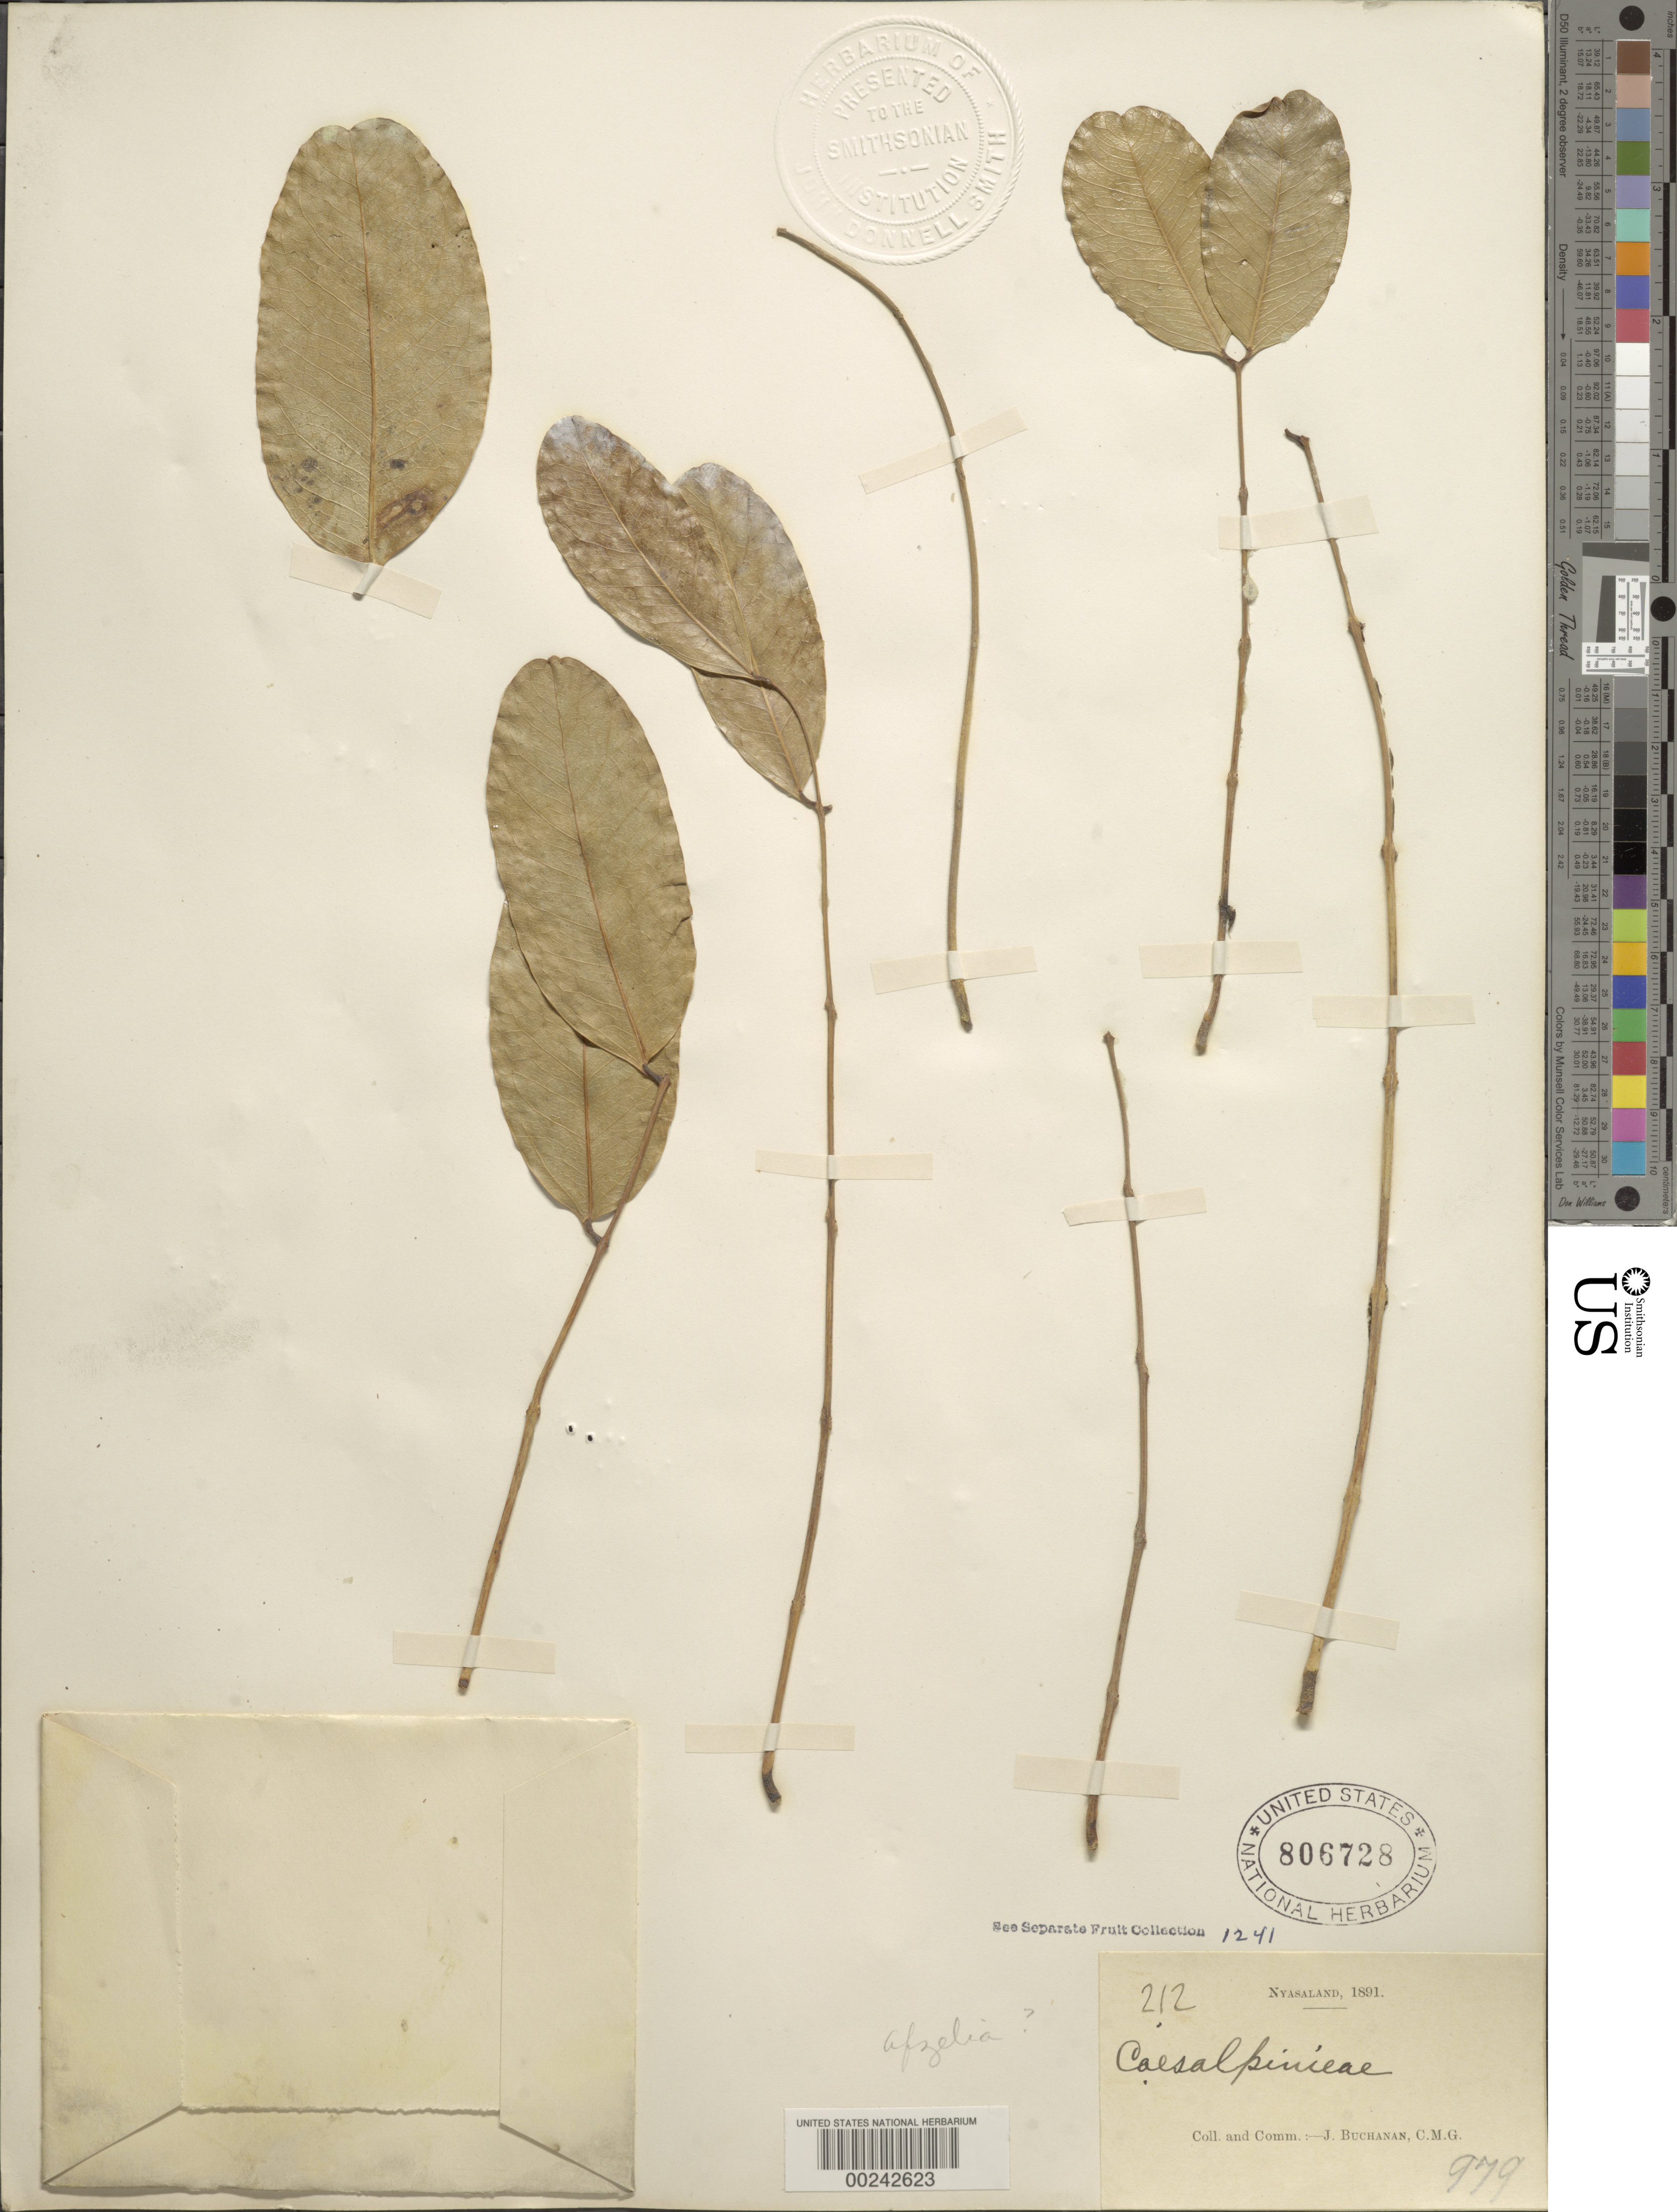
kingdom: Plantae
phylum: Tracheophyta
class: Magnoliopsida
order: Fabales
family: Fabaceae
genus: Afzelia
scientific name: Afzelia bella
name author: Harms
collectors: J. Buchanan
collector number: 212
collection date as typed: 1891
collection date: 1891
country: Malawi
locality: Nyasaland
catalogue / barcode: US 806728